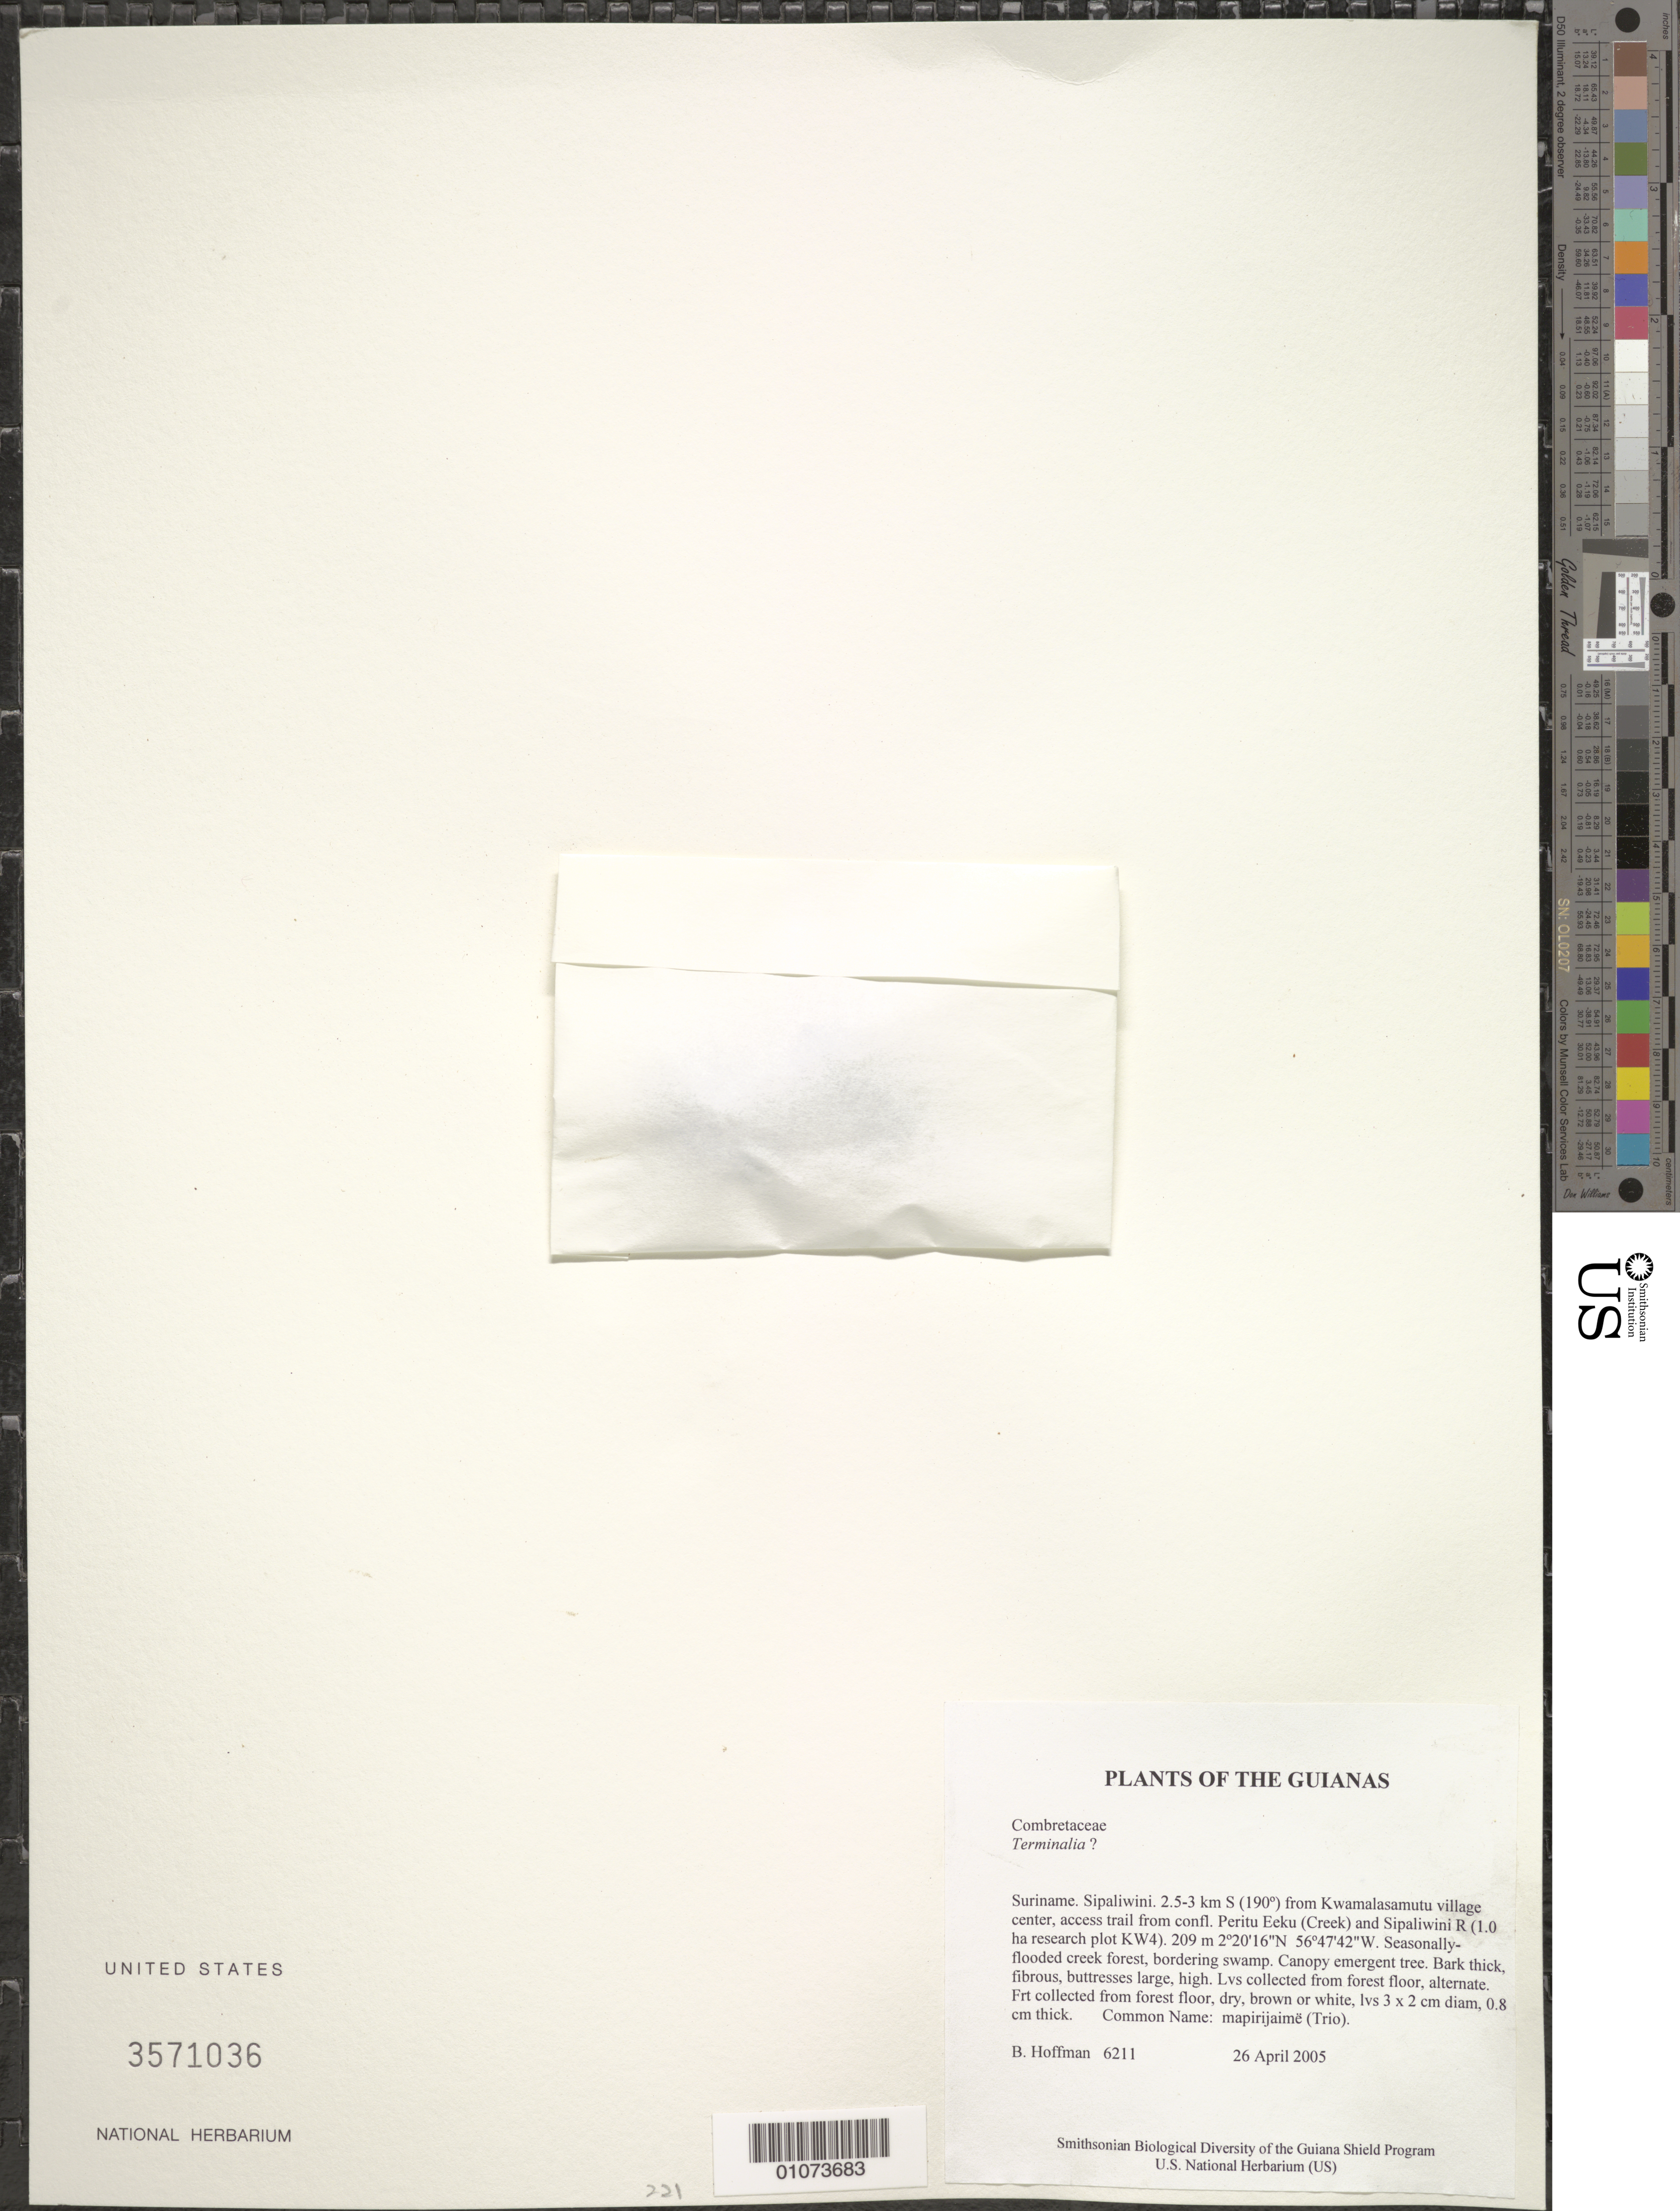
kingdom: Plantae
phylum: Tracheophyta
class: Magnoliopsida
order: Myrtales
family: Combretaceae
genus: Terminalia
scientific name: Terminalia sp.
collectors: B. Hoffman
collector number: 6211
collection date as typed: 26 April 2005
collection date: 2005-04-26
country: Suriname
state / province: Sipaliwini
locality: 2.5-3 km S (190º) from Kwamalasamutu village center, access trail from confl. Peritu Eeku (Creek) and Sipaliwini R (1.0 ha research plot KW4)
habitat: Seasonally-flooded creek forest, bordering swamp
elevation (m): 209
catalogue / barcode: US 3571036